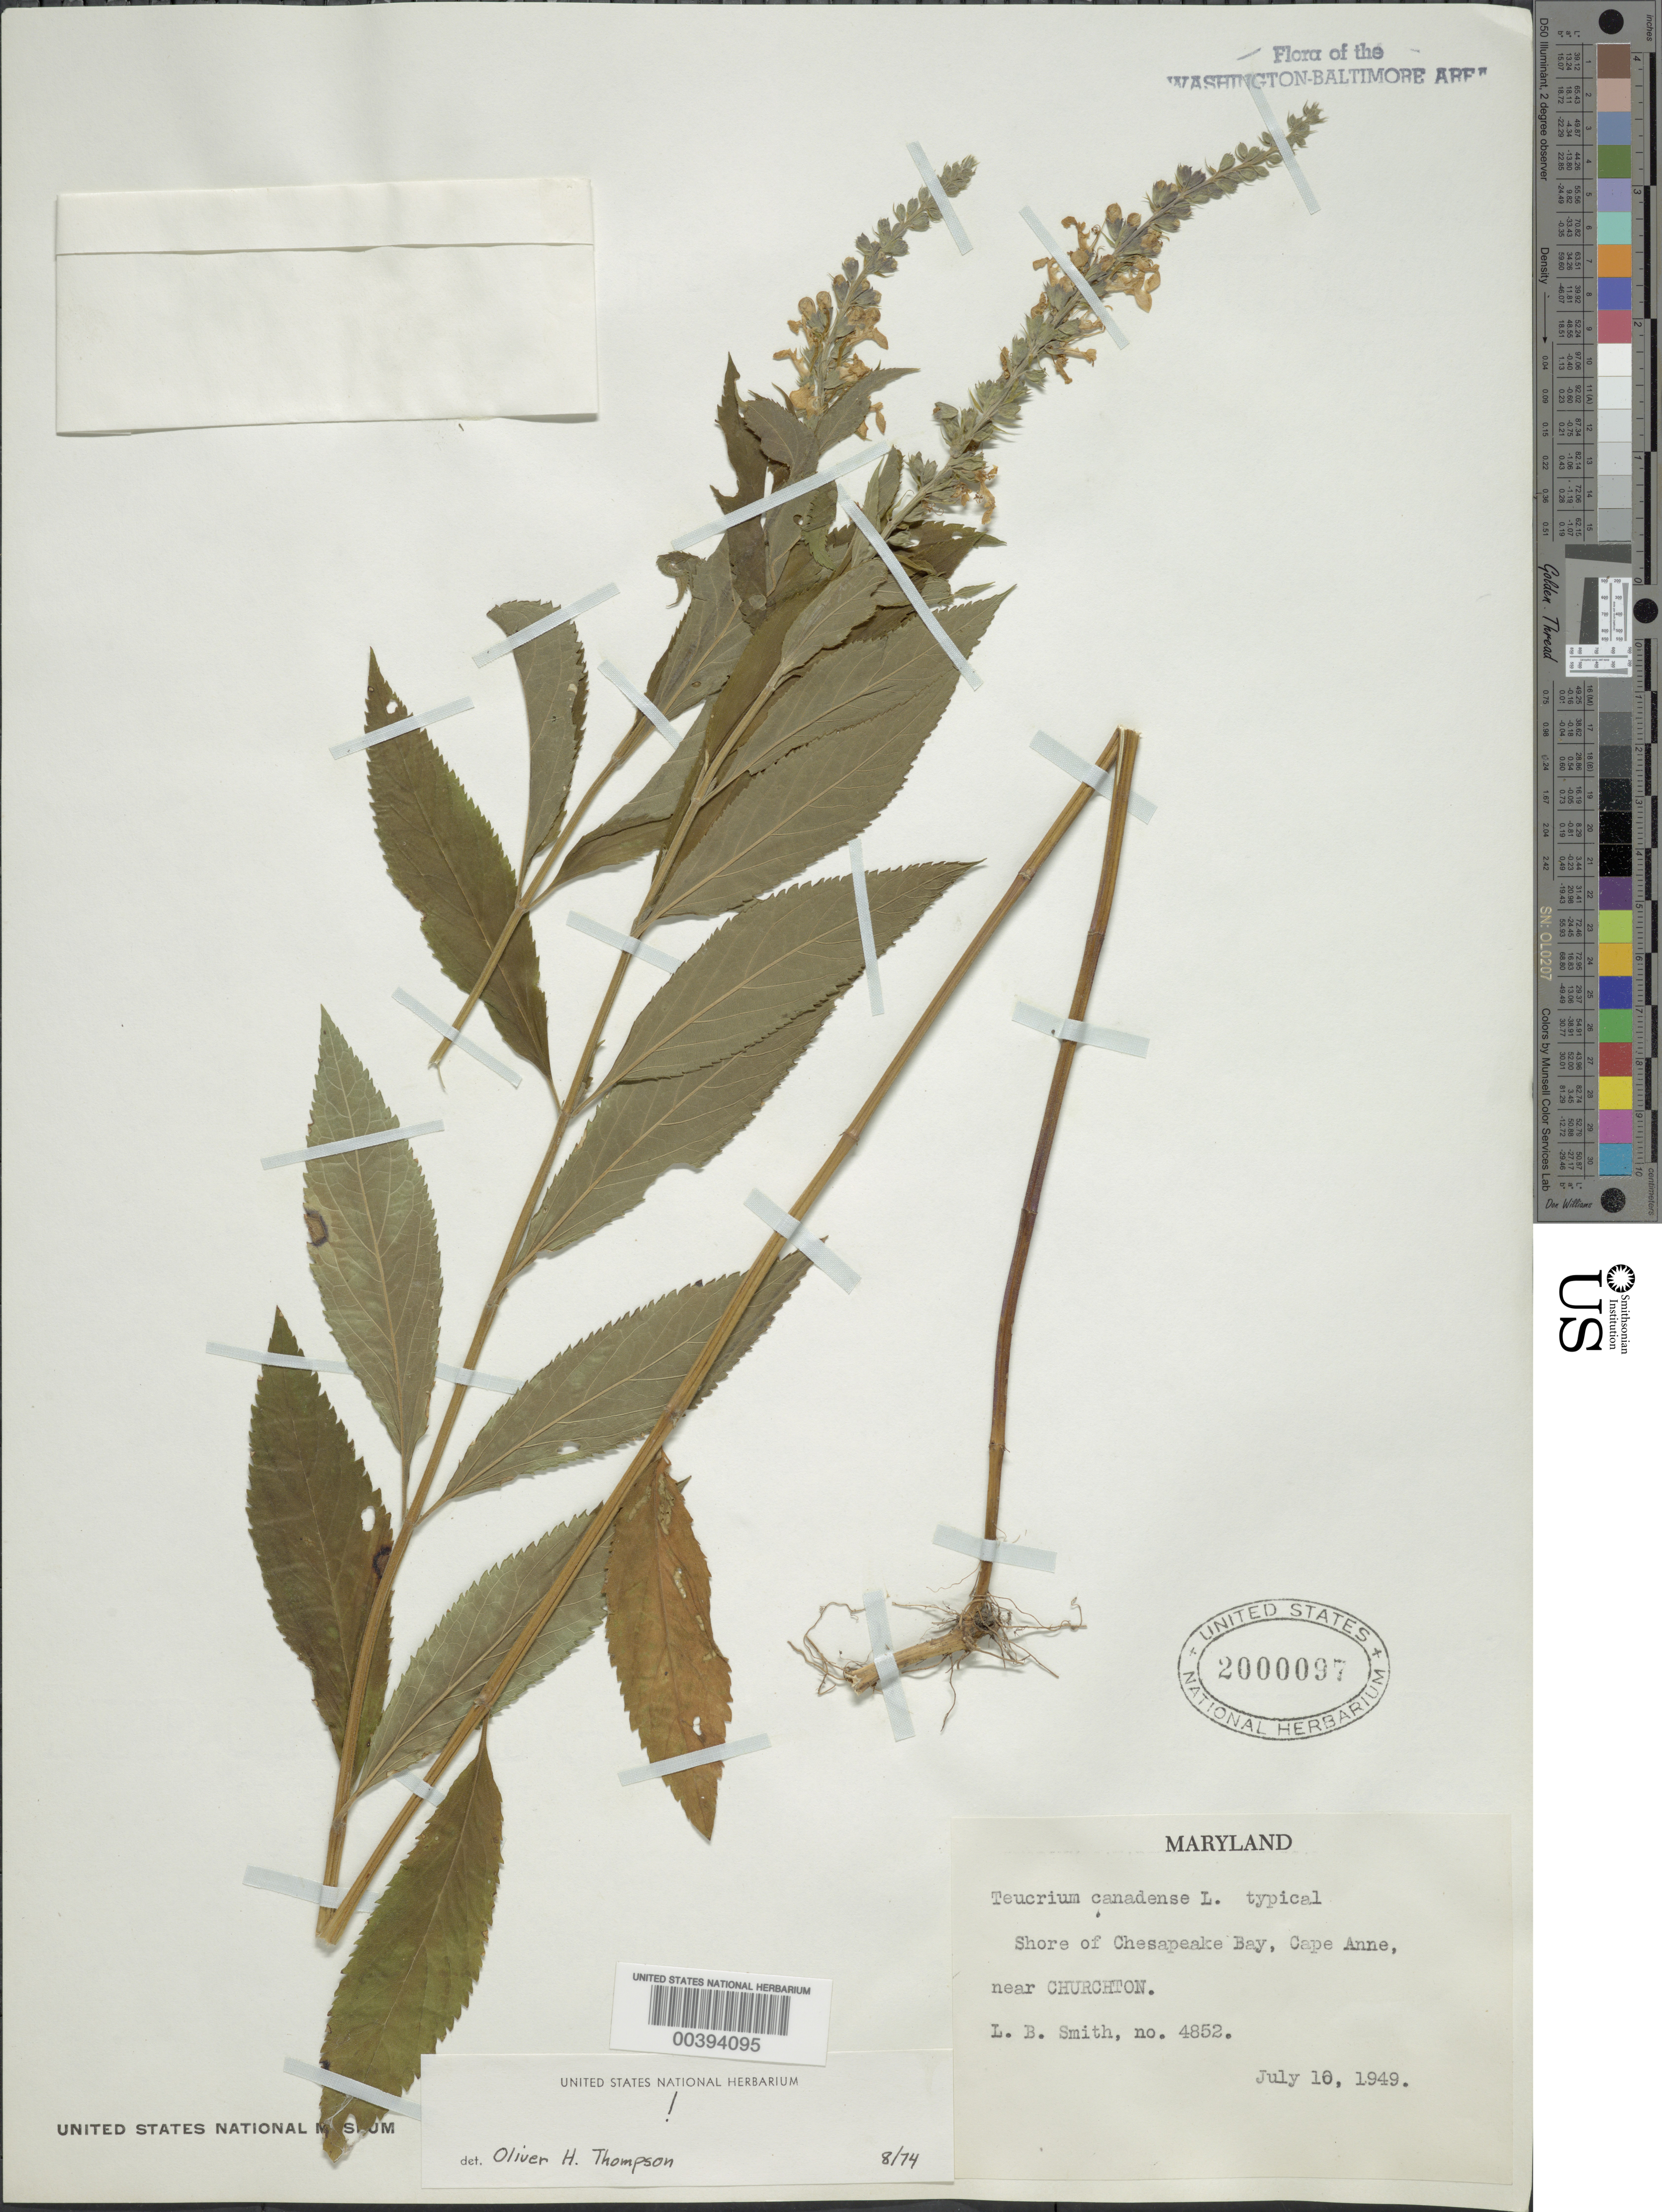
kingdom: Plantae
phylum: Tracheophyta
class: Magnoliopsida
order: Lamiales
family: Lamiaceae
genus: Teucrium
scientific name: Teucrium canadense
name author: L.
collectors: L. Smith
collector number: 4852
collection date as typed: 10 Jul 1949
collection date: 1949-07-10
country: United States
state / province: Maryland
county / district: Anne Arundel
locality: Chesapeake Bay, Cape Anne near Churchton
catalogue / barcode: US 2000097